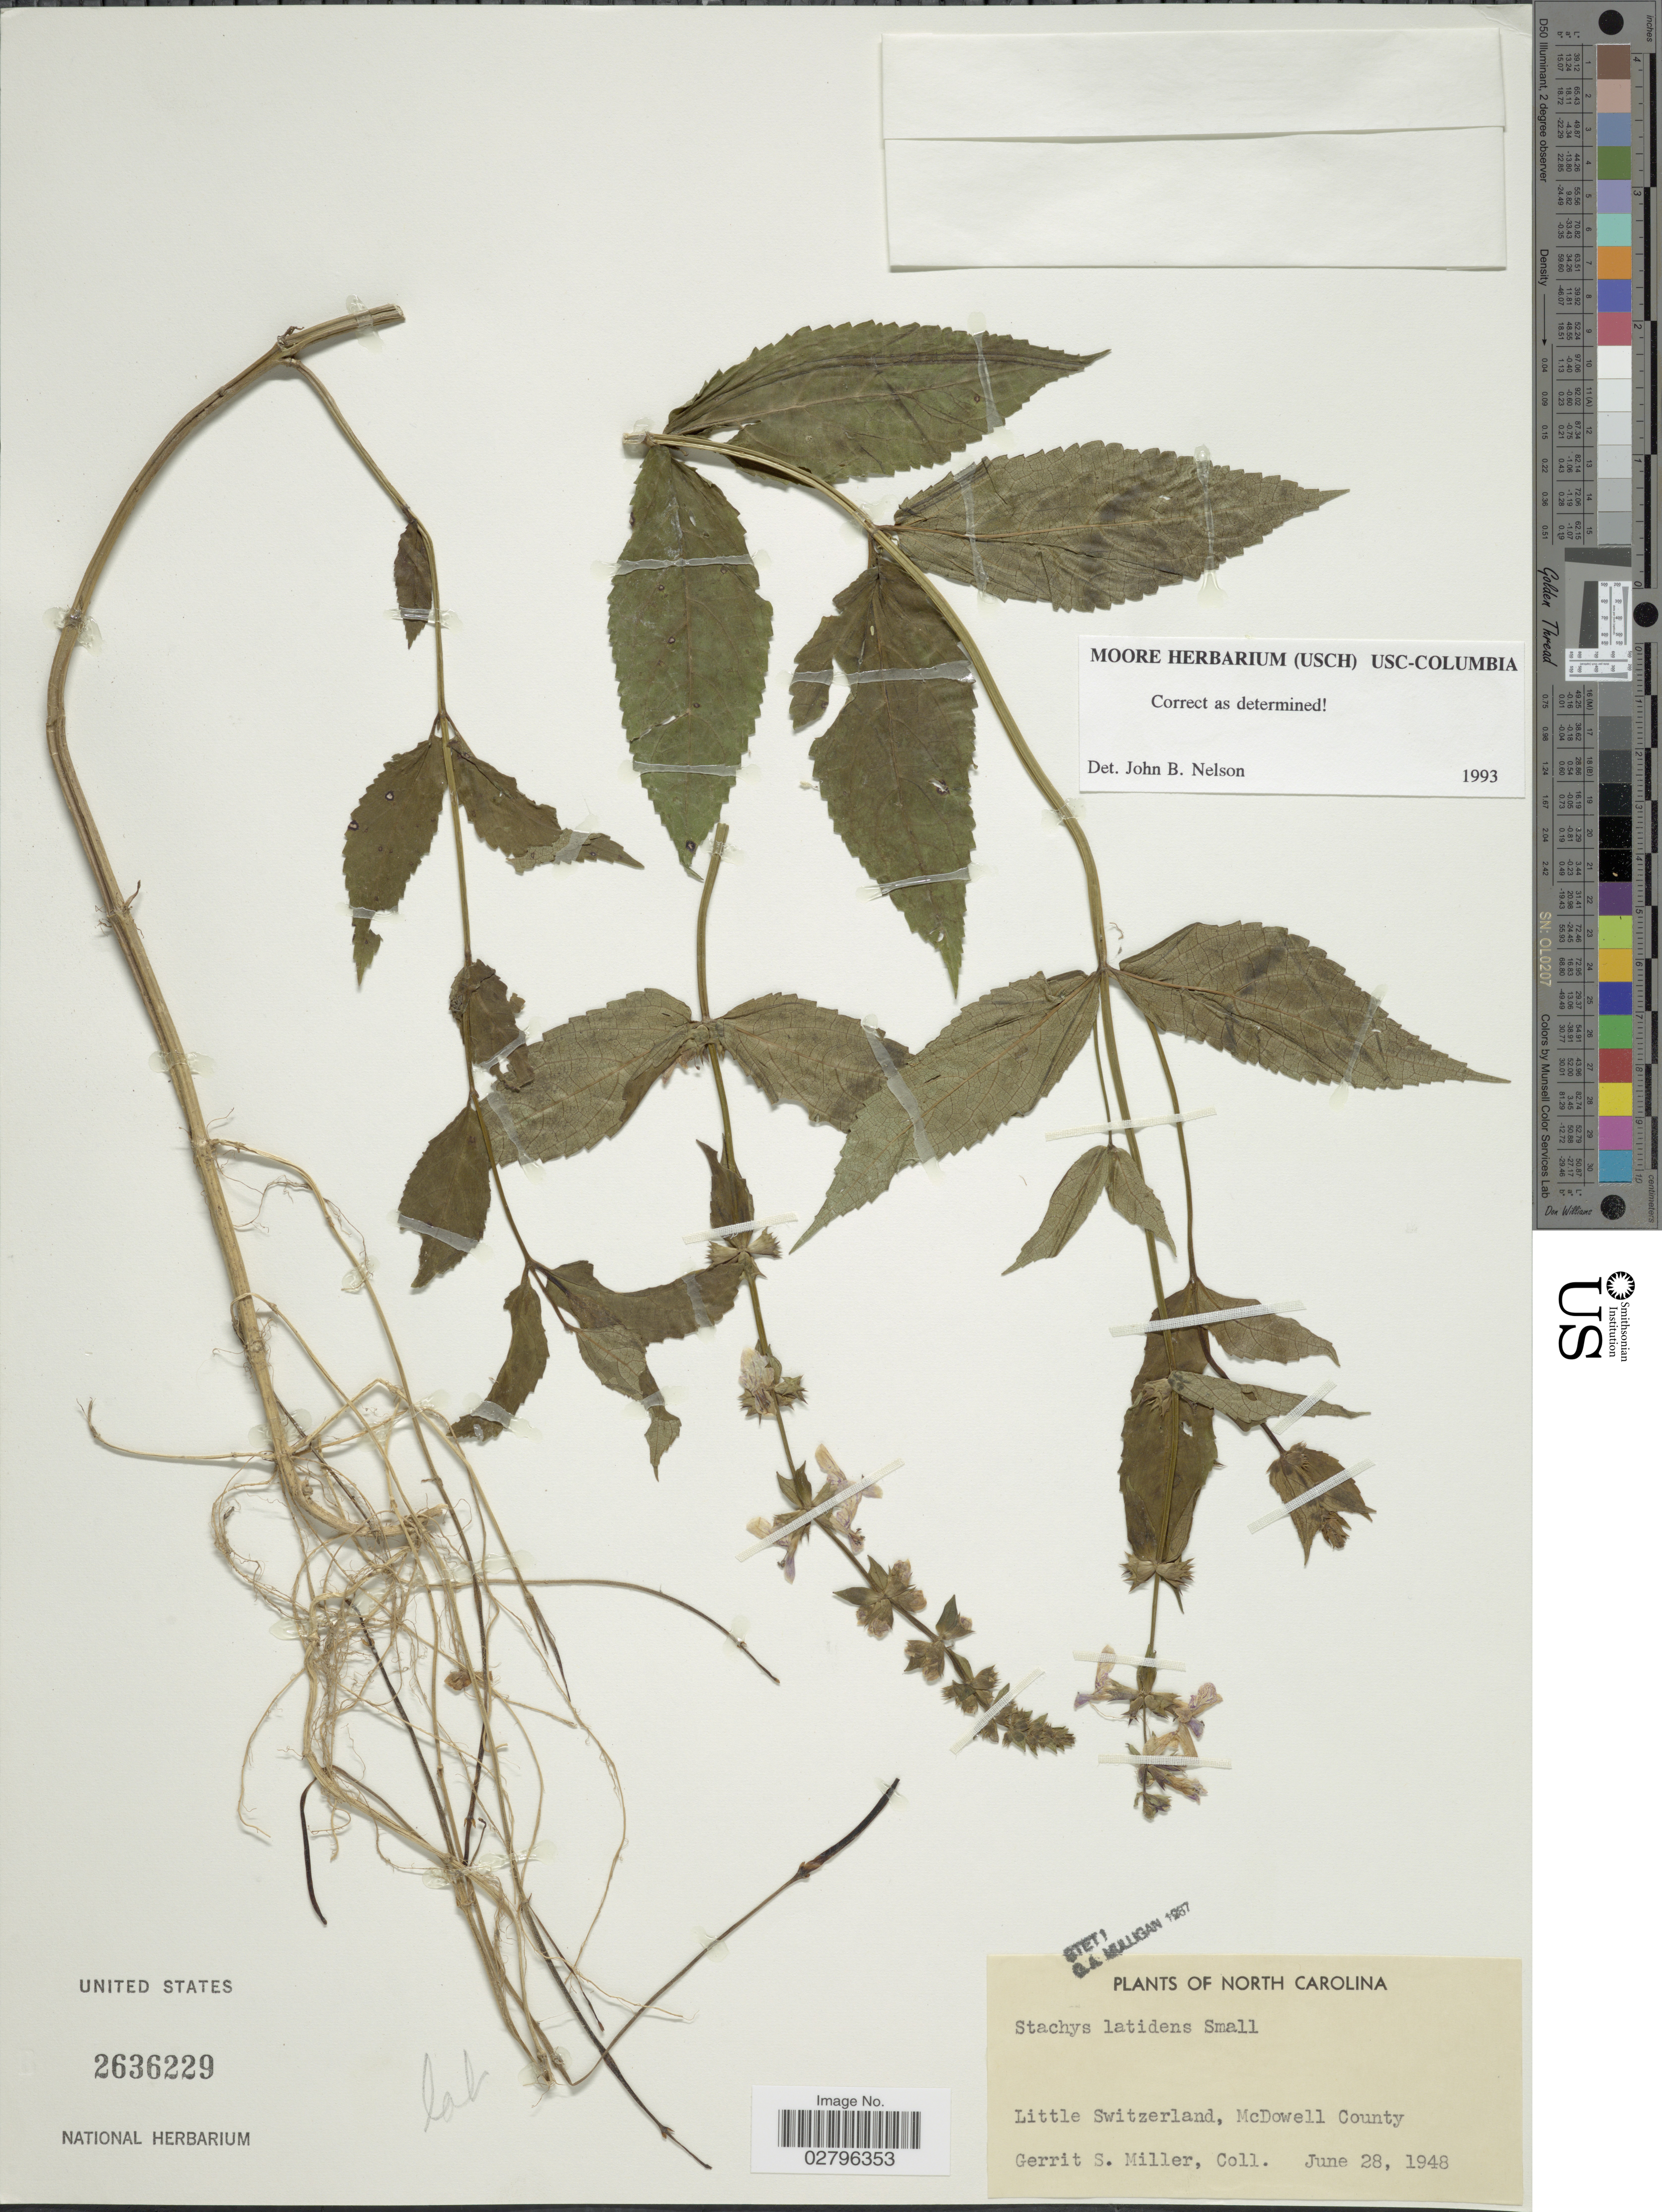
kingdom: Plantae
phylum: Tracheophyta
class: Magnoliopsida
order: Lamiales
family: Lamiaceae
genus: Stachys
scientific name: Stachys latidens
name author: Small in Britton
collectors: G. S. Miller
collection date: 1948-06-28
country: United States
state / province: North Carolina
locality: Little Switzerland, McDowell County.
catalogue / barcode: US 2636229